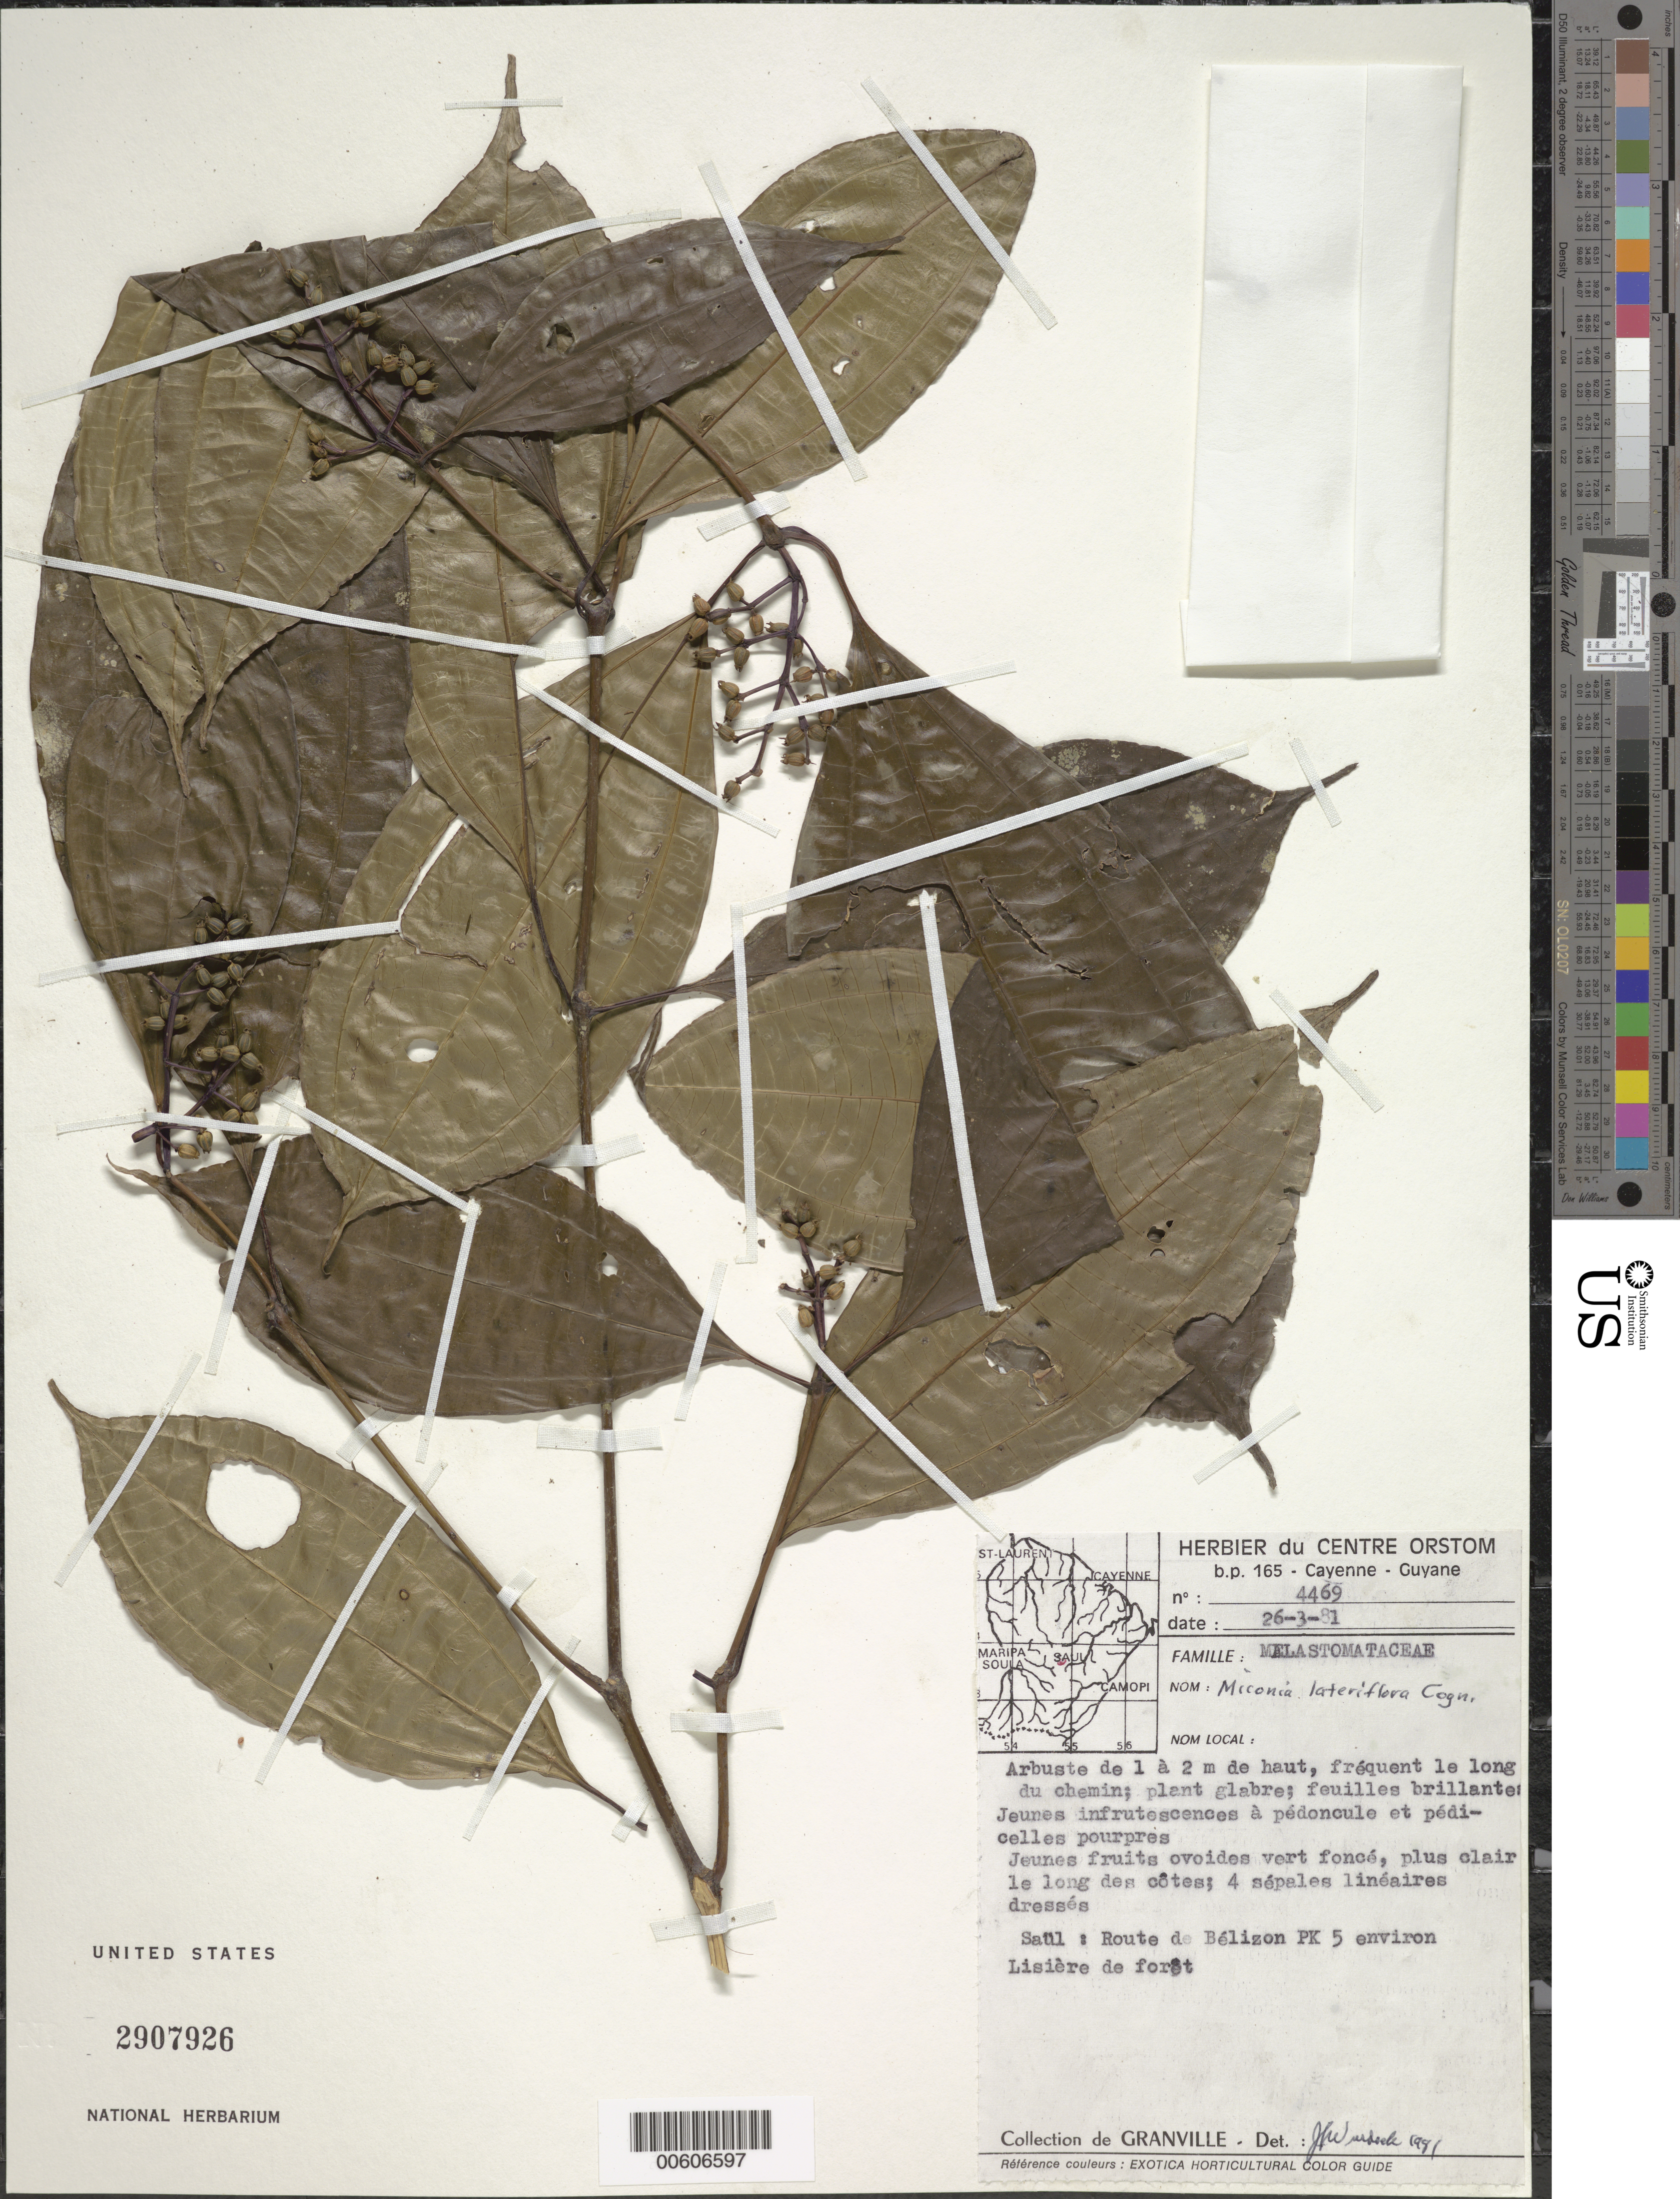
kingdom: Plantae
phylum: Tracheophyta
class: Magnoliopsida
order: Myrtales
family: Melastomataceae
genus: Miconia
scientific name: Miconia lateriflora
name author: Cogn.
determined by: Wurdack, John J., (US), US (UNITED STATES)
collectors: J.-J. de Granville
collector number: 4469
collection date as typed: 26-Mar-81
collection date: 1981-03-26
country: French Guiana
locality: Saül, Route de Bélizon, PK5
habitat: Long du chemin, lisiere de foret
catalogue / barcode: US 2907926